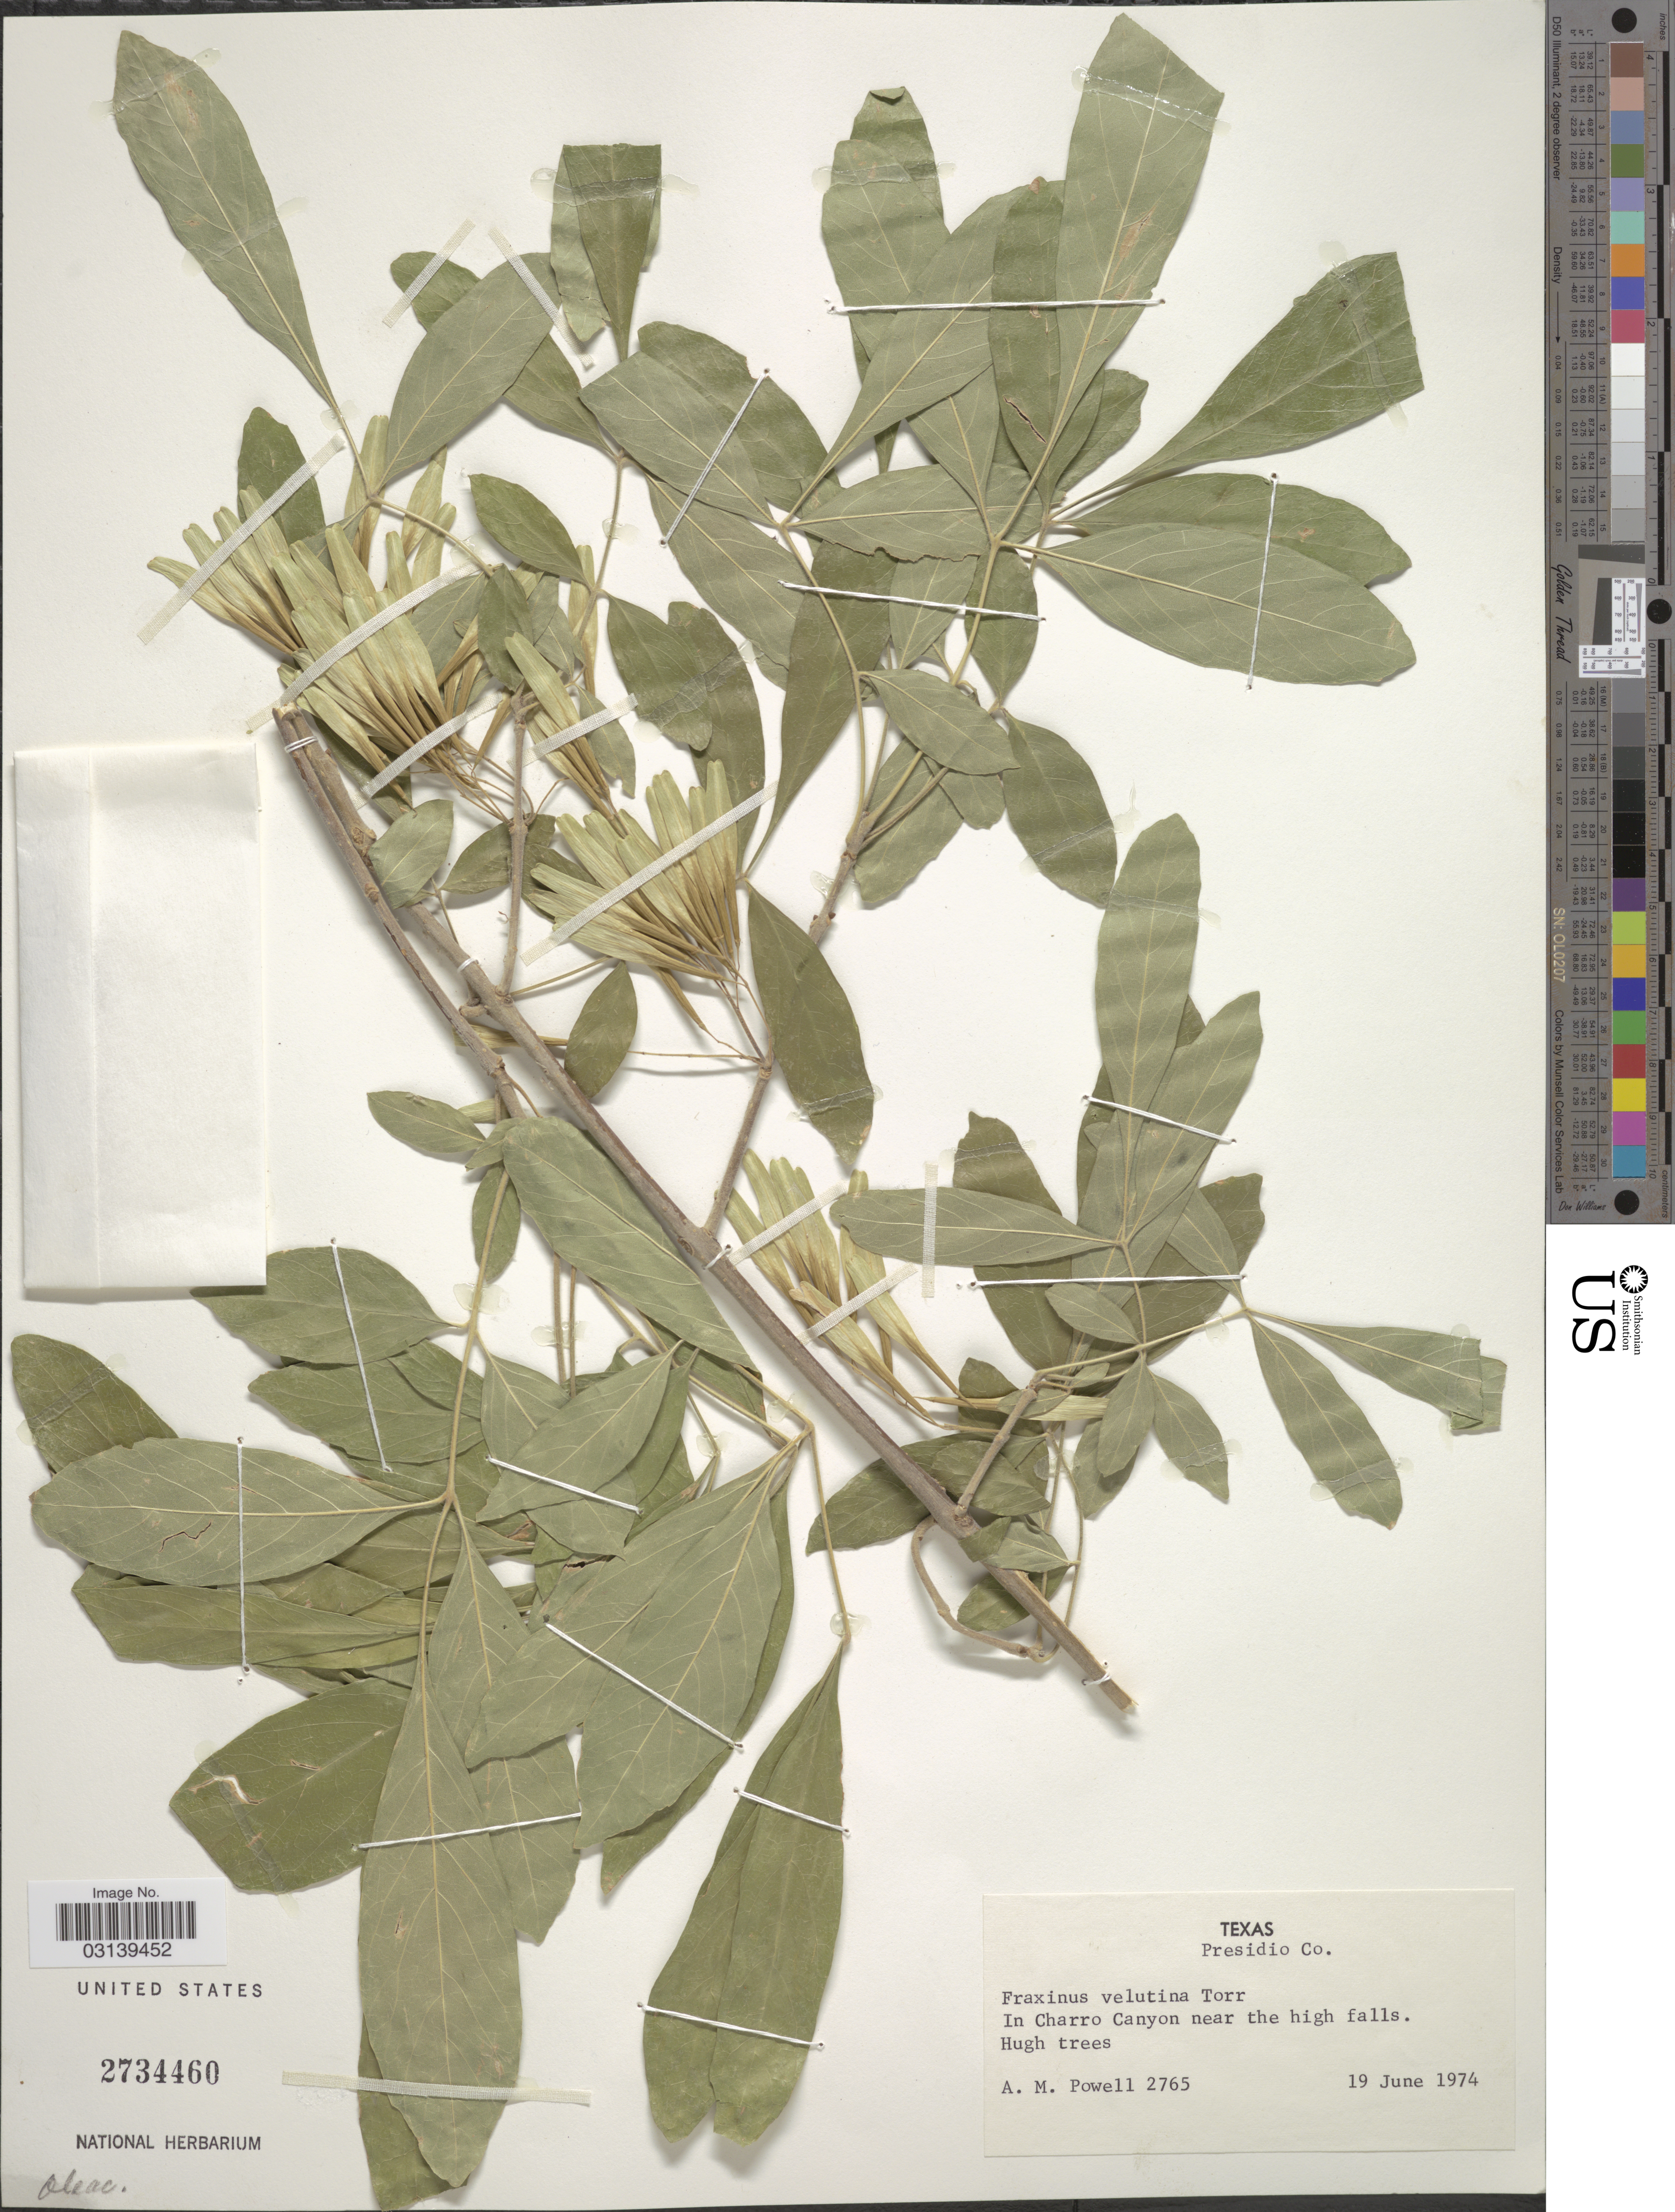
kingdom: Plantae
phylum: Tracheophyta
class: Magnoliopsida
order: Lamiales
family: Oleaceae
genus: Fraxinus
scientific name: Fraxinus velutina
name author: Torr.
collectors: A. M. Powell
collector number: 2765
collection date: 1974-06-19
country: United States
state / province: Texas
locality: Presidio Co., In Charro Canyon near the high falls.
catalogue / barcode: US 2734460